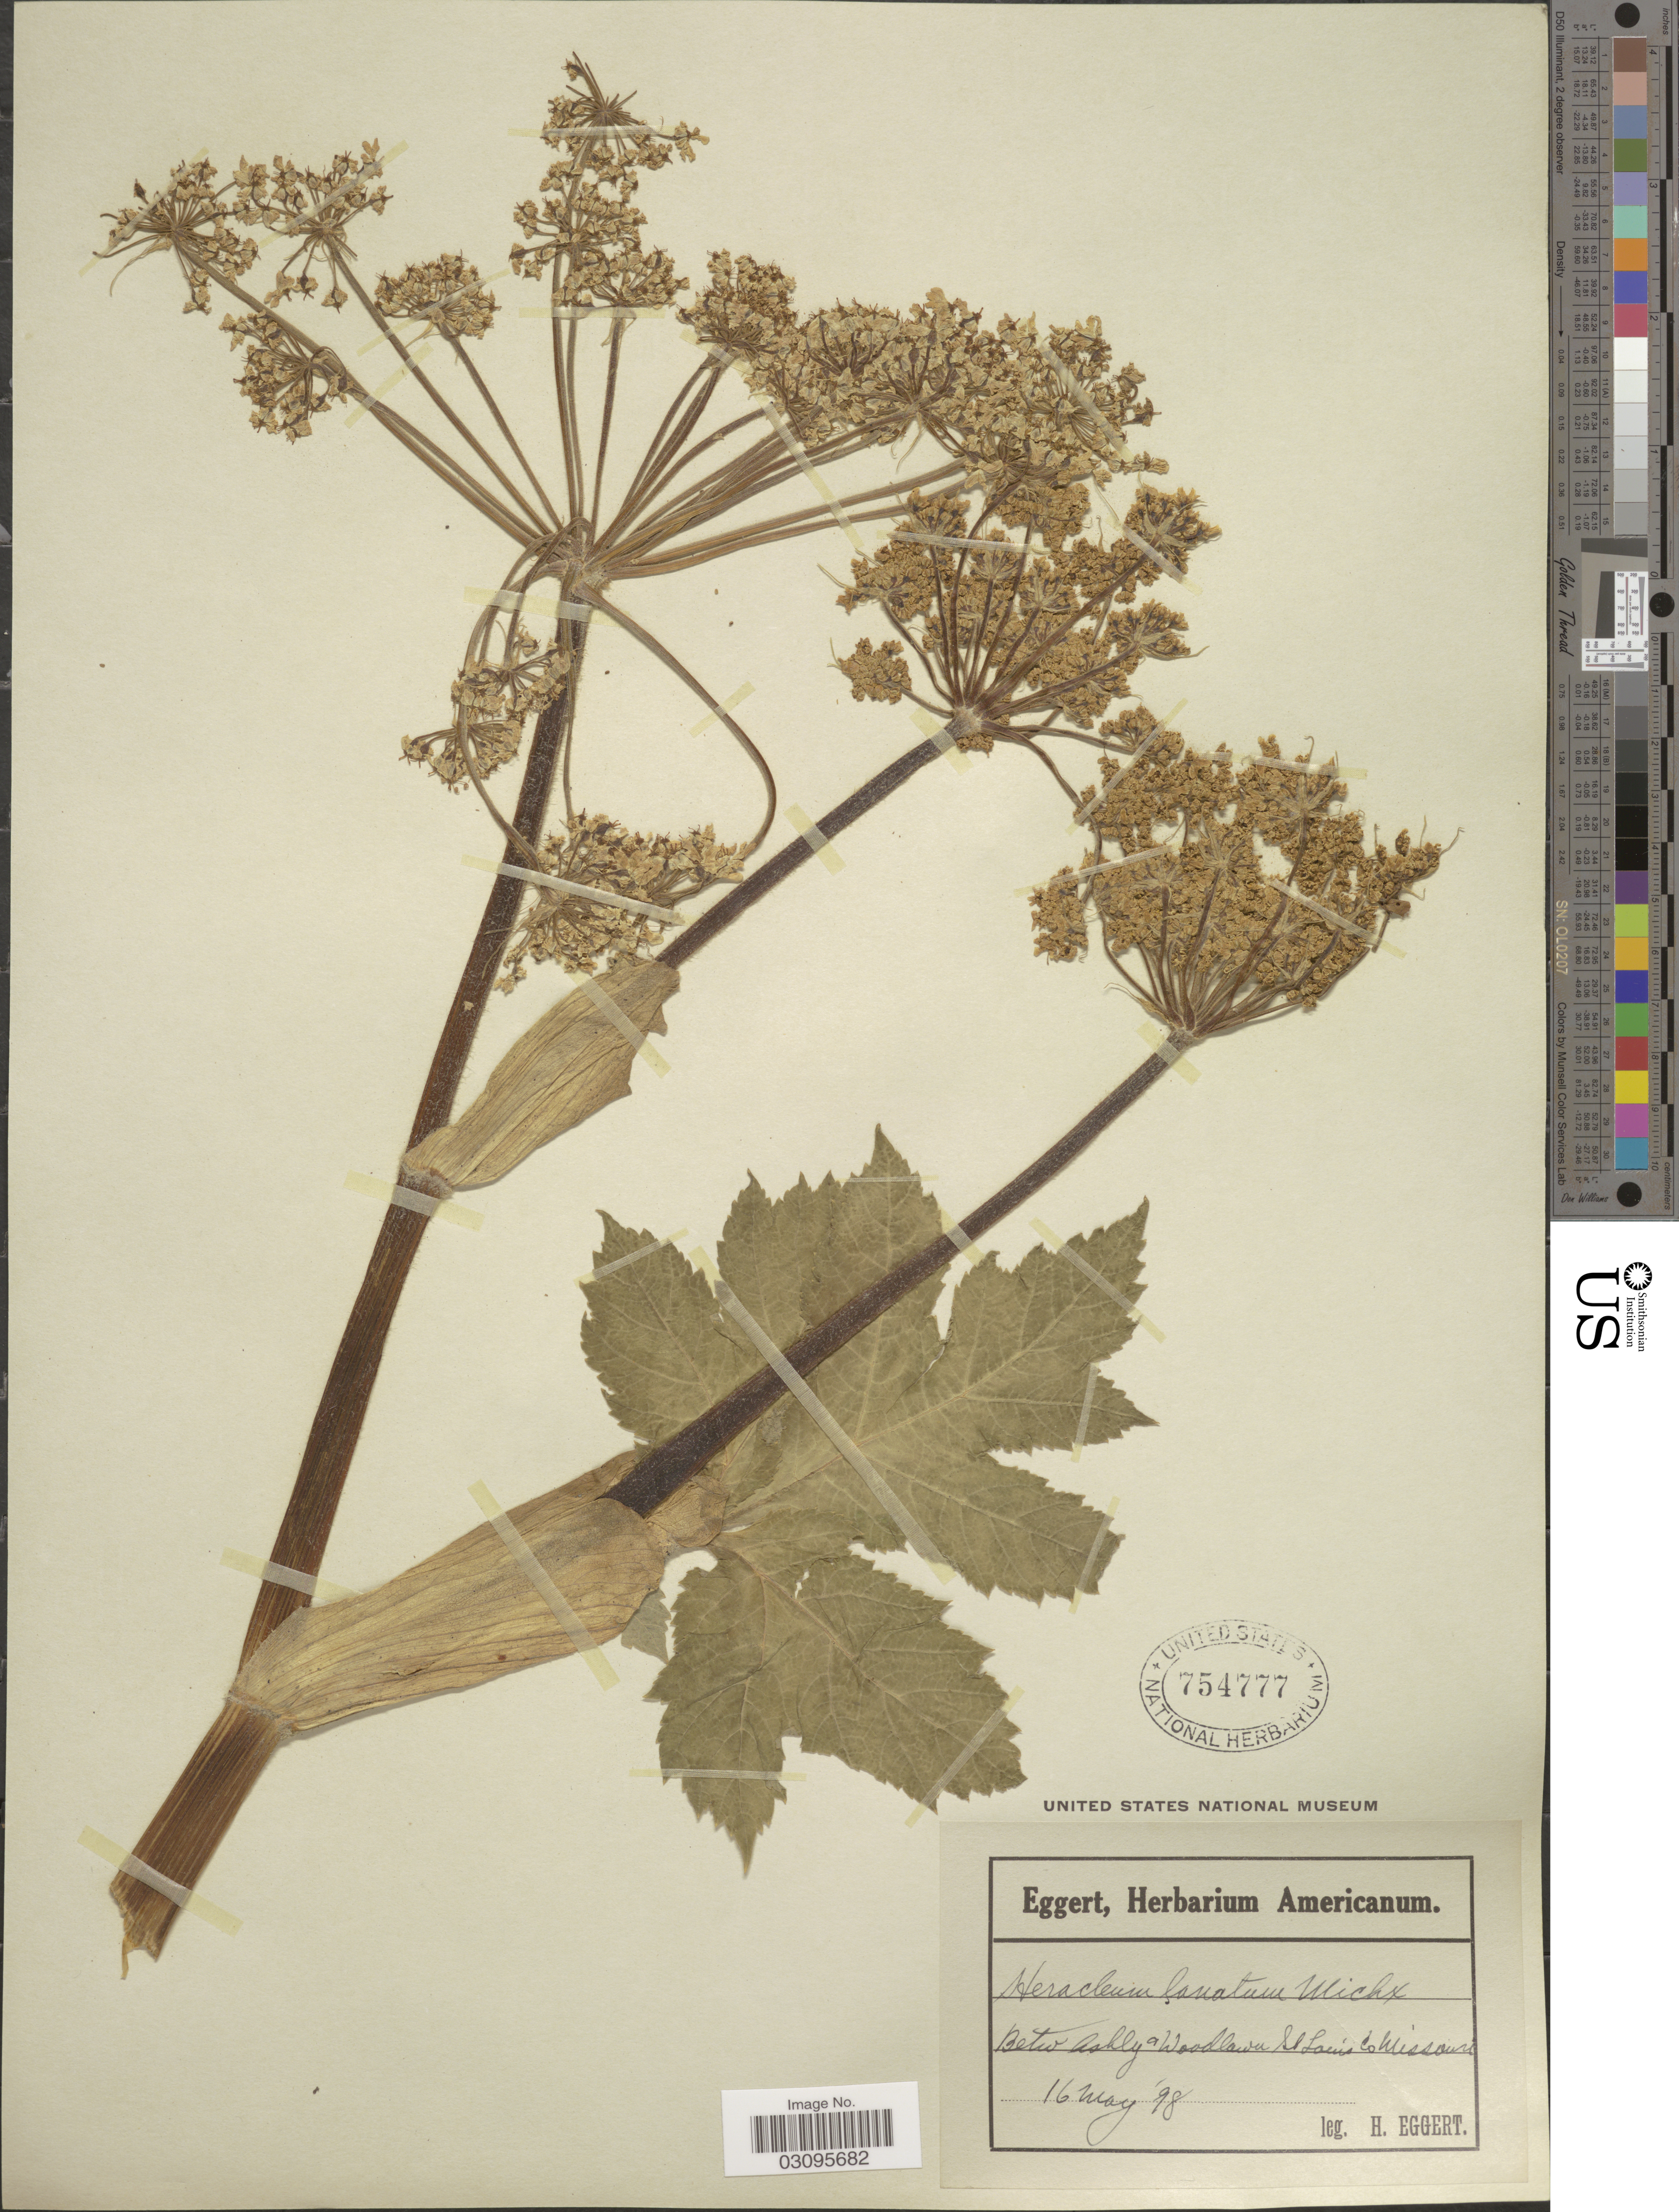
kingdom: Plantae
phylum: Tracheophyta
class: Magnoliopsida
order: Apiales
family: Apiaceae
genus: Heracleum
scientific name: Heracleum lanatum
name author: Michx.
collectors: H. Eggert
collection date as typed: Transcribed d/m/y: 16/5/98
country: United States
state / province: Missouri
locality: Betw Ashly a Woodlawn St Louis Co.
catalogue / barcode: US 754777